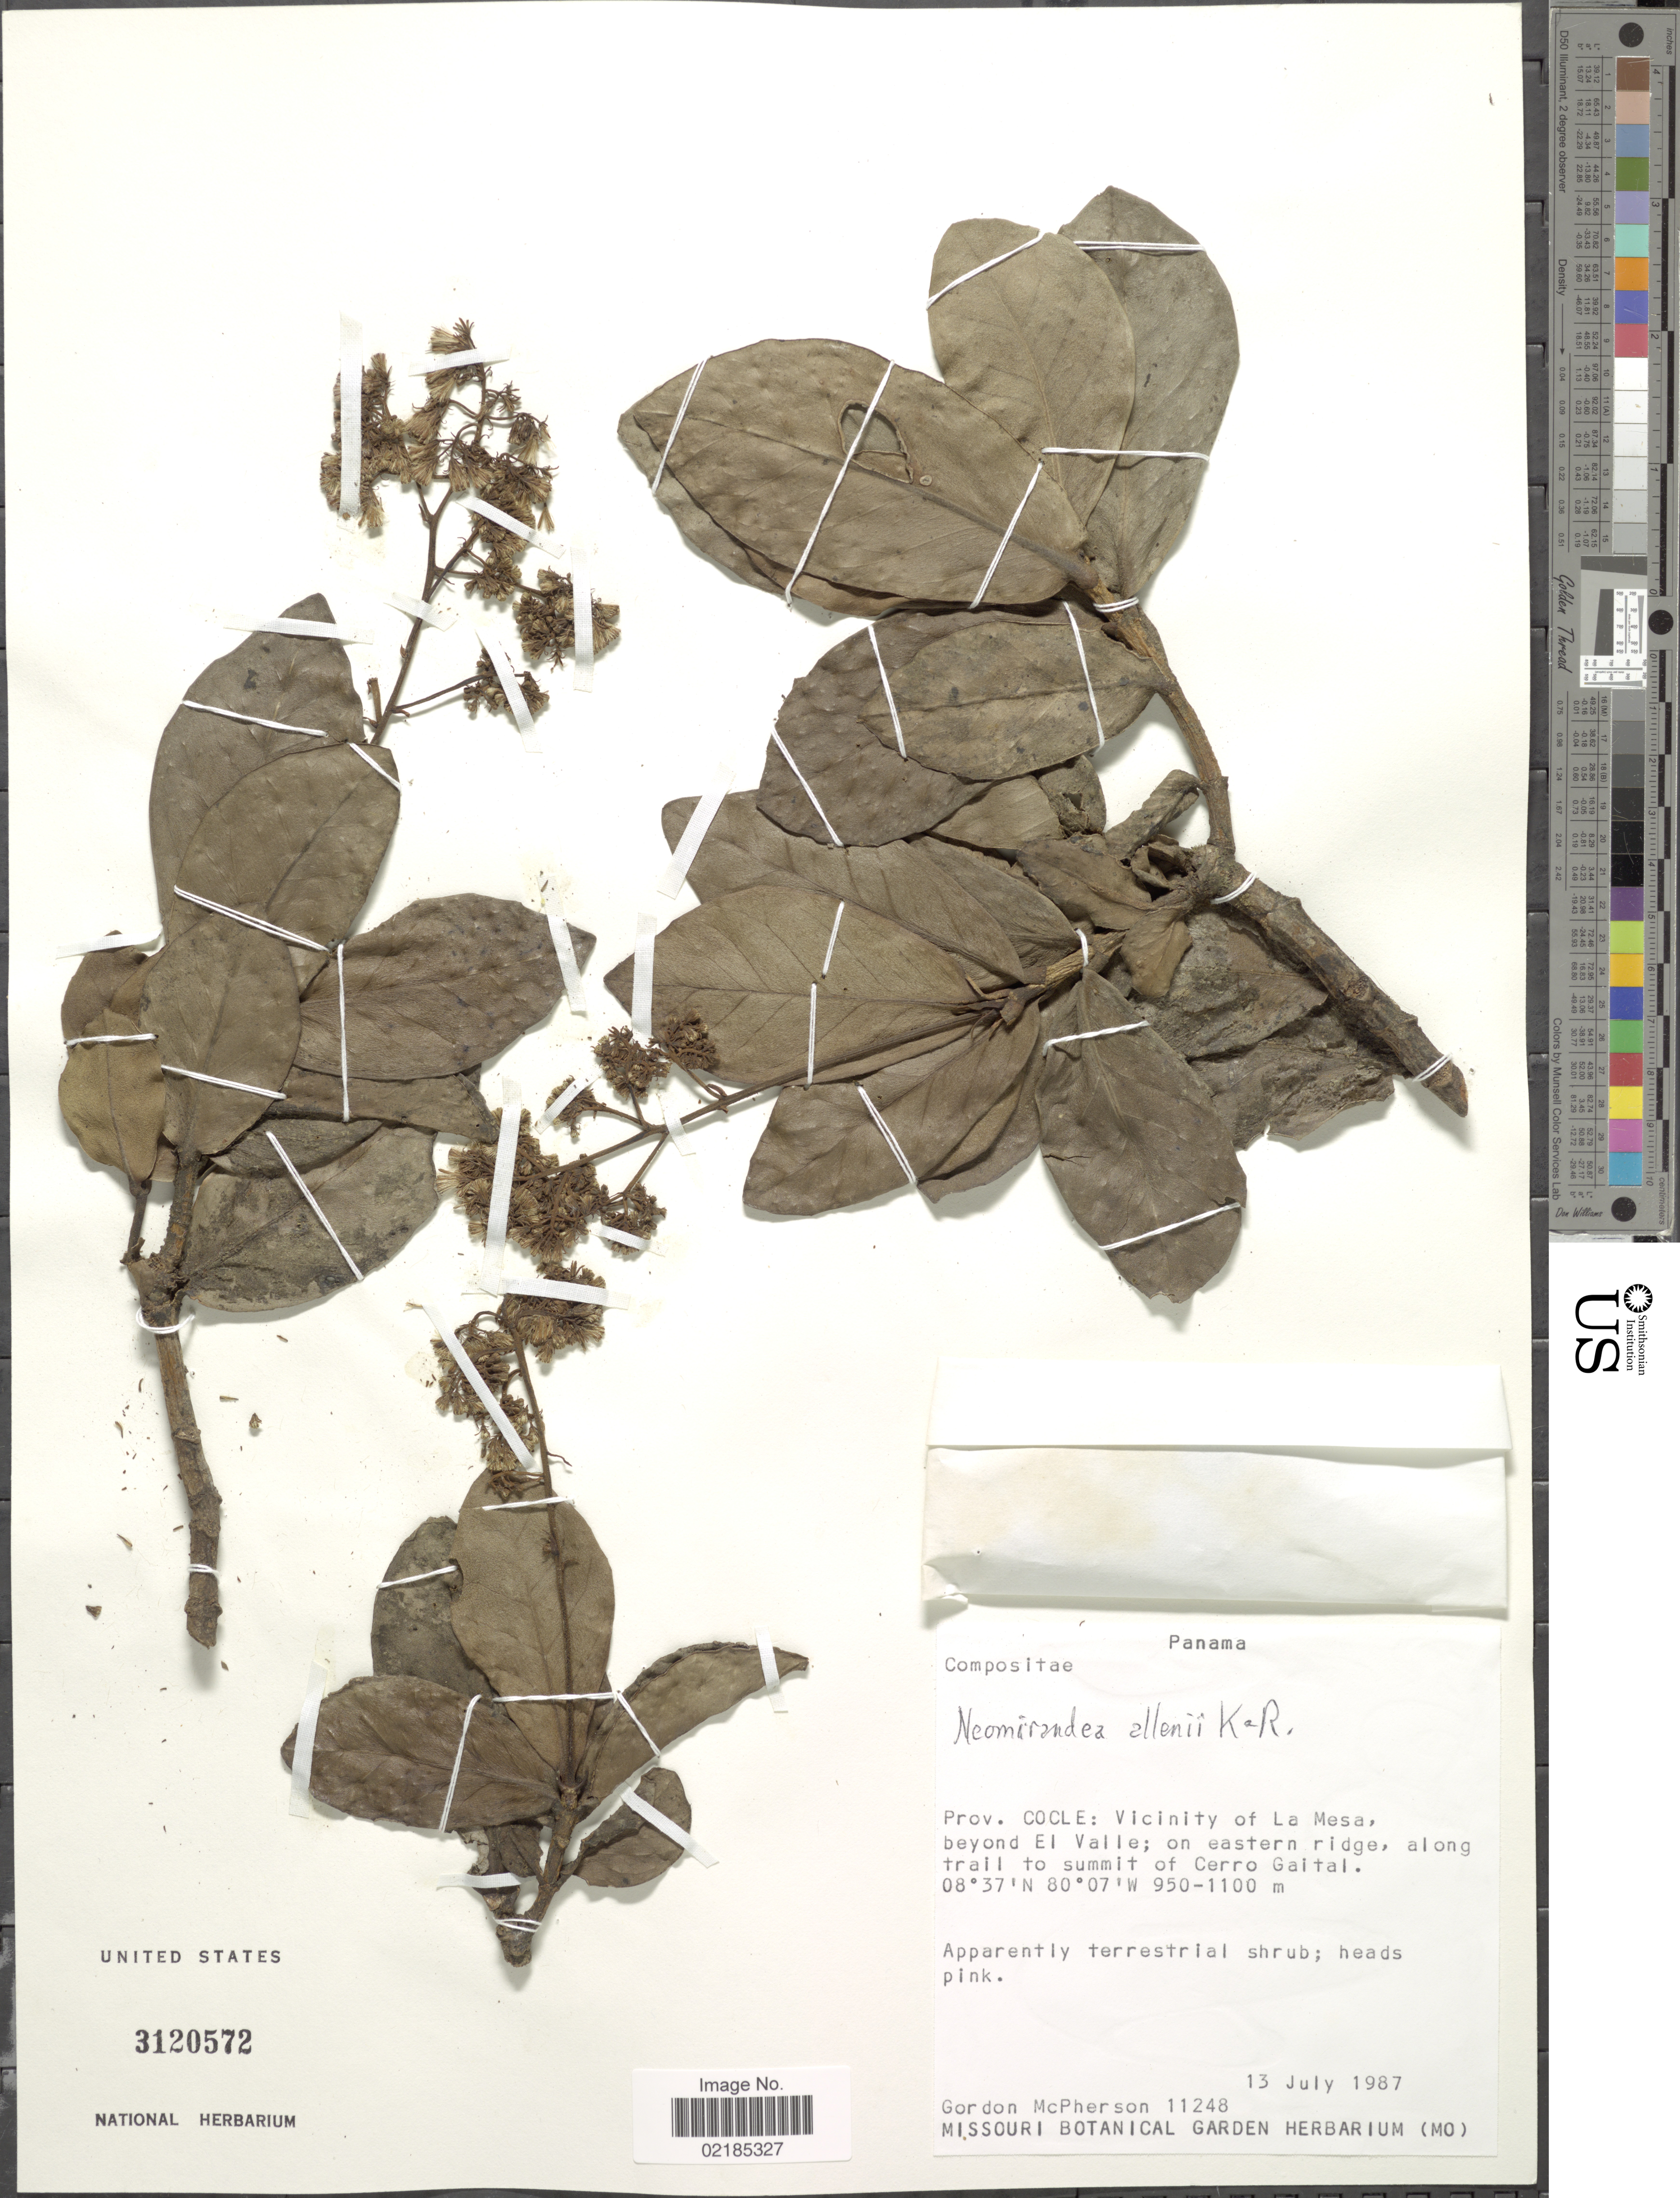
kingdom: Plantae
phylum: Tracheophyta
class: Magnoliopsida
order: Asterales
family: Asteraceae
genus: Neomirandea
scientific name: Neomirandea allenii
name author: R.M. King & H. Rob.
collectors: G. McPherson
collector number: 11248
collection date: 1987-07-13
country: Panama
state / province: Coclé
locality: Vicinity of La Mesa, beyond El Valle; on eastern ridge along trail to summit of Cerro Gaital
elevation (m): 950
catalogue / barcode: US 3120572